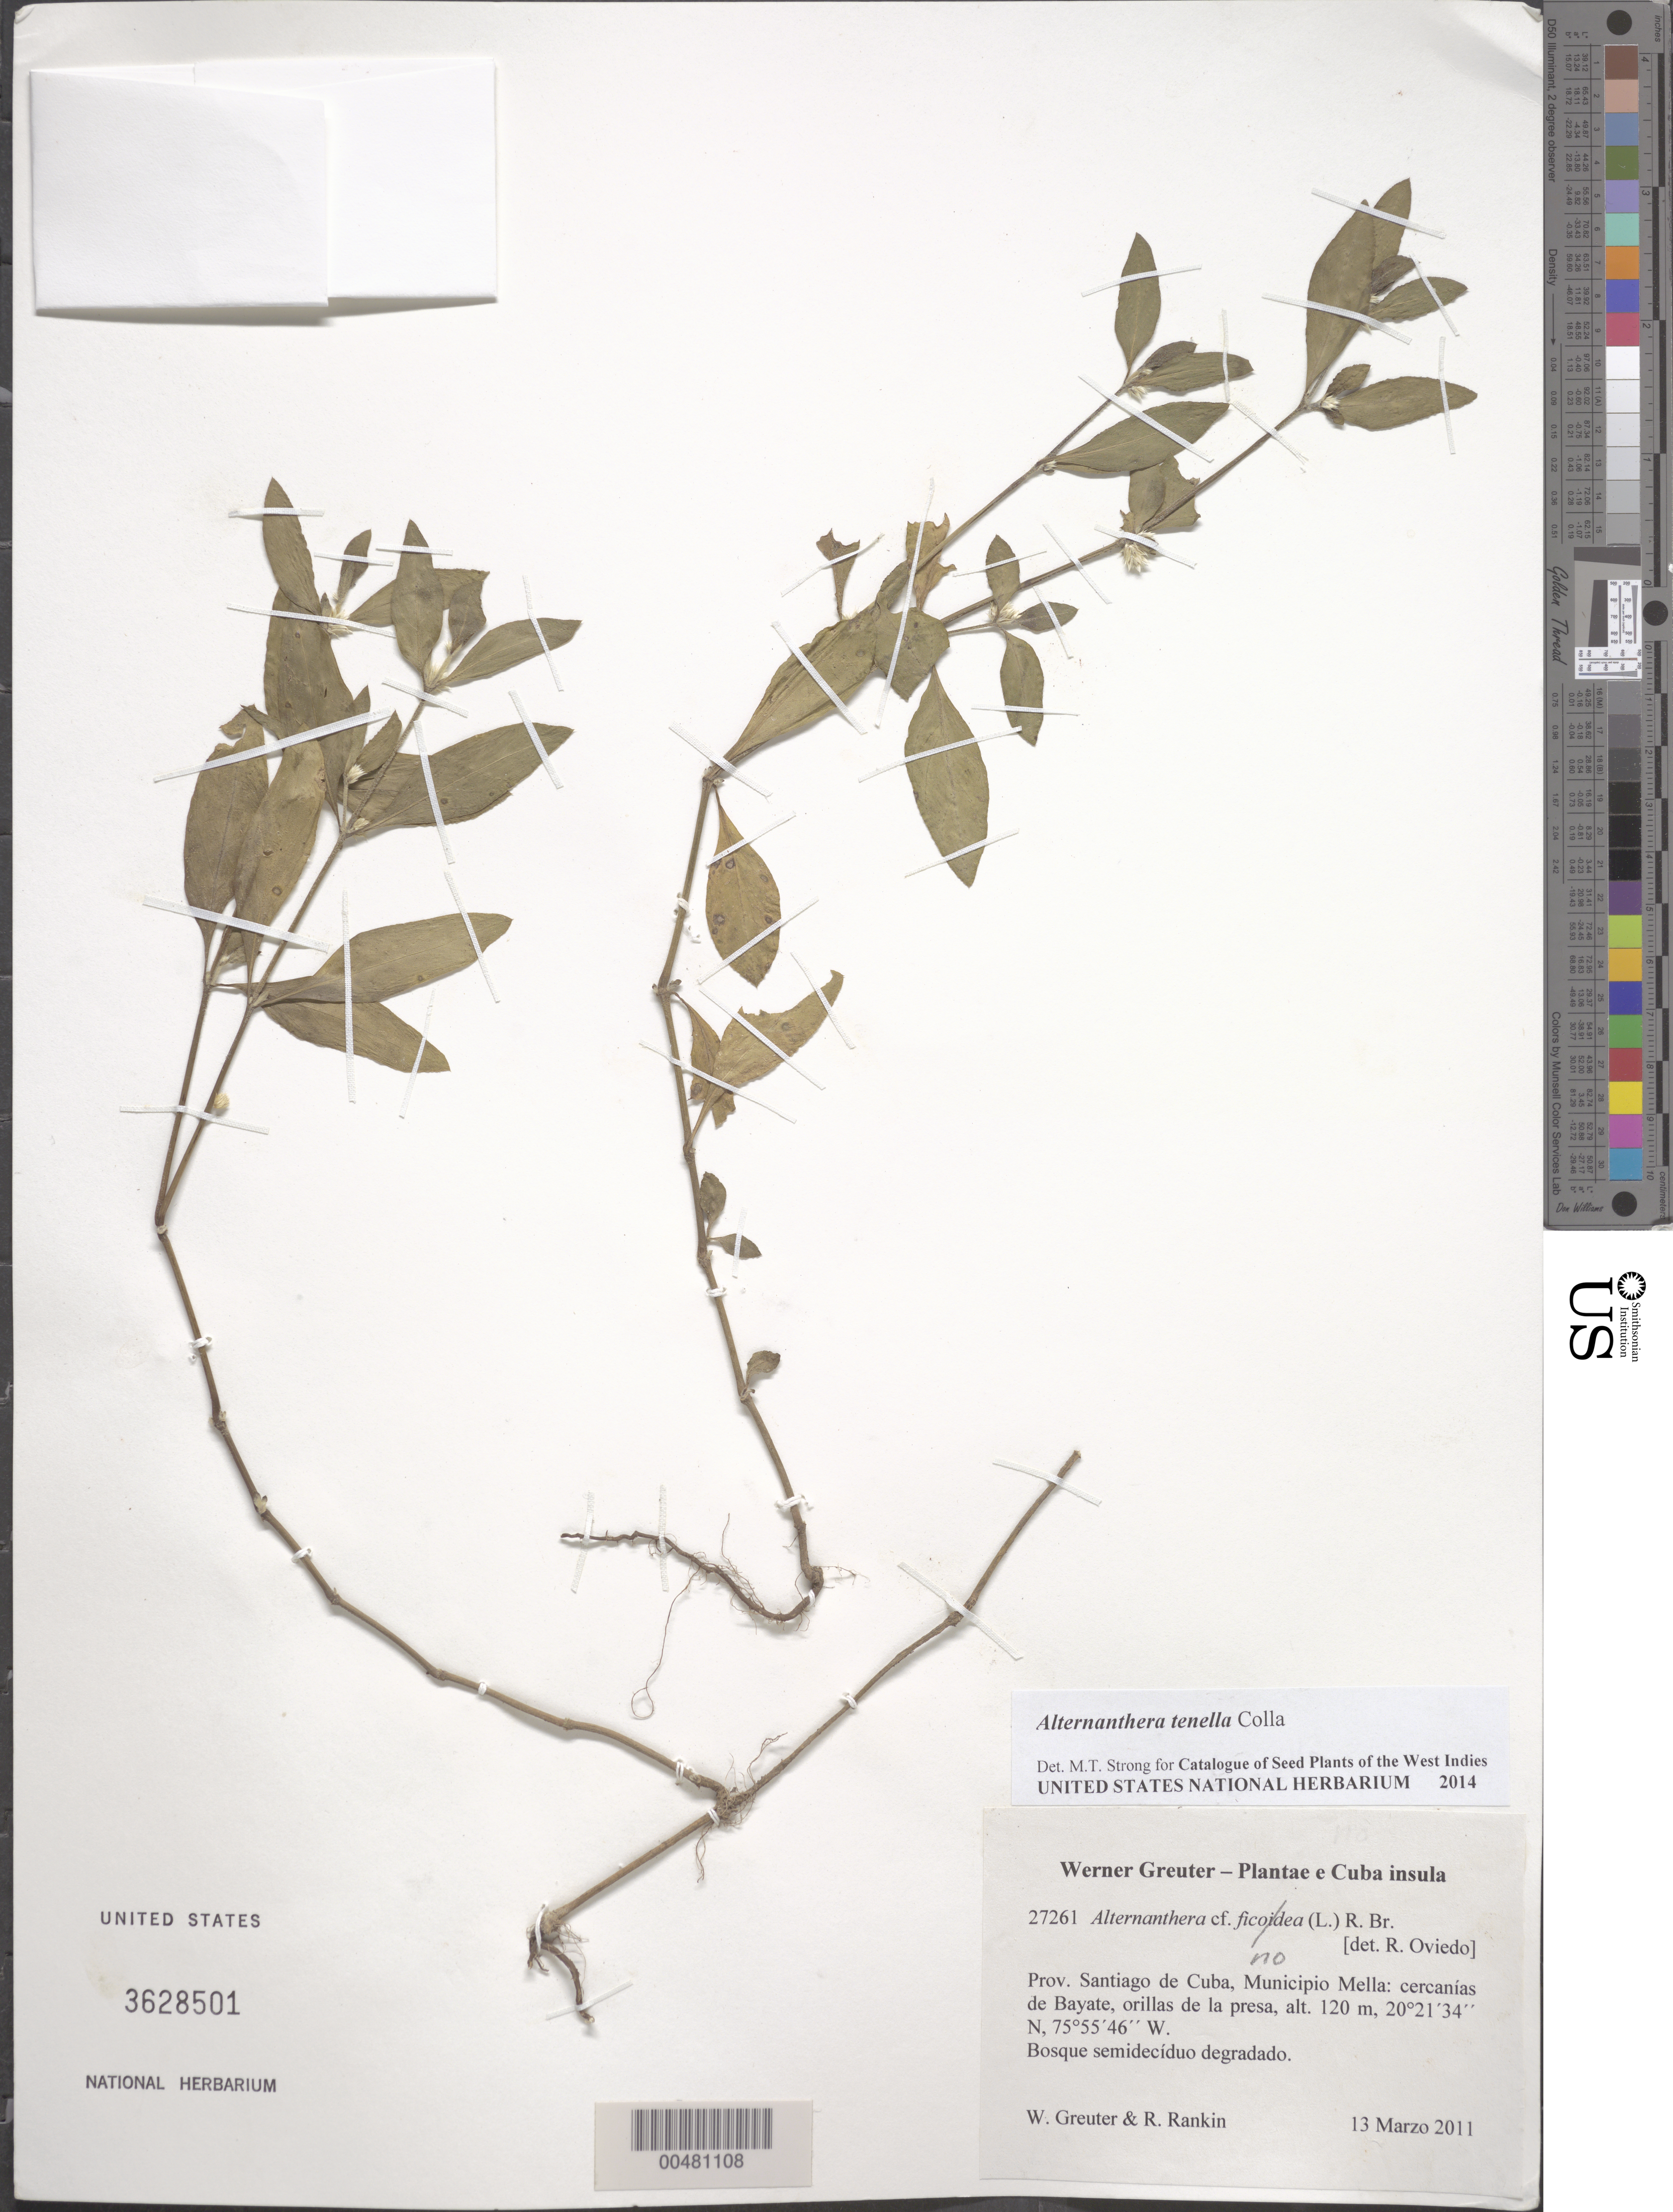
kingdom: Plantae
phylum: Tracheophyta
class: Magnoliopsida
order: Caryophyllales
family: Amaranthaceae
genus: Alternanthera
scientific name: Alternanthera tenella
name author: Colla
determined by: Strong, M. T., (US), Smithsonian Institution - National Museum of Natural History (UNITED STATES)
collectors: W. R. Greuter & R. Rankin Rodriguez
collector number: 27261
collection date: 2011-03-13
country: Cuba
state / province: Santiago de Cuba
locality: Mun. Mella, cercanías de Bayate.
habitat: Orillas de la presa. Bosque semidecíduo degradado.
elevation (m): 120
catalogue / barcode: US 3628501